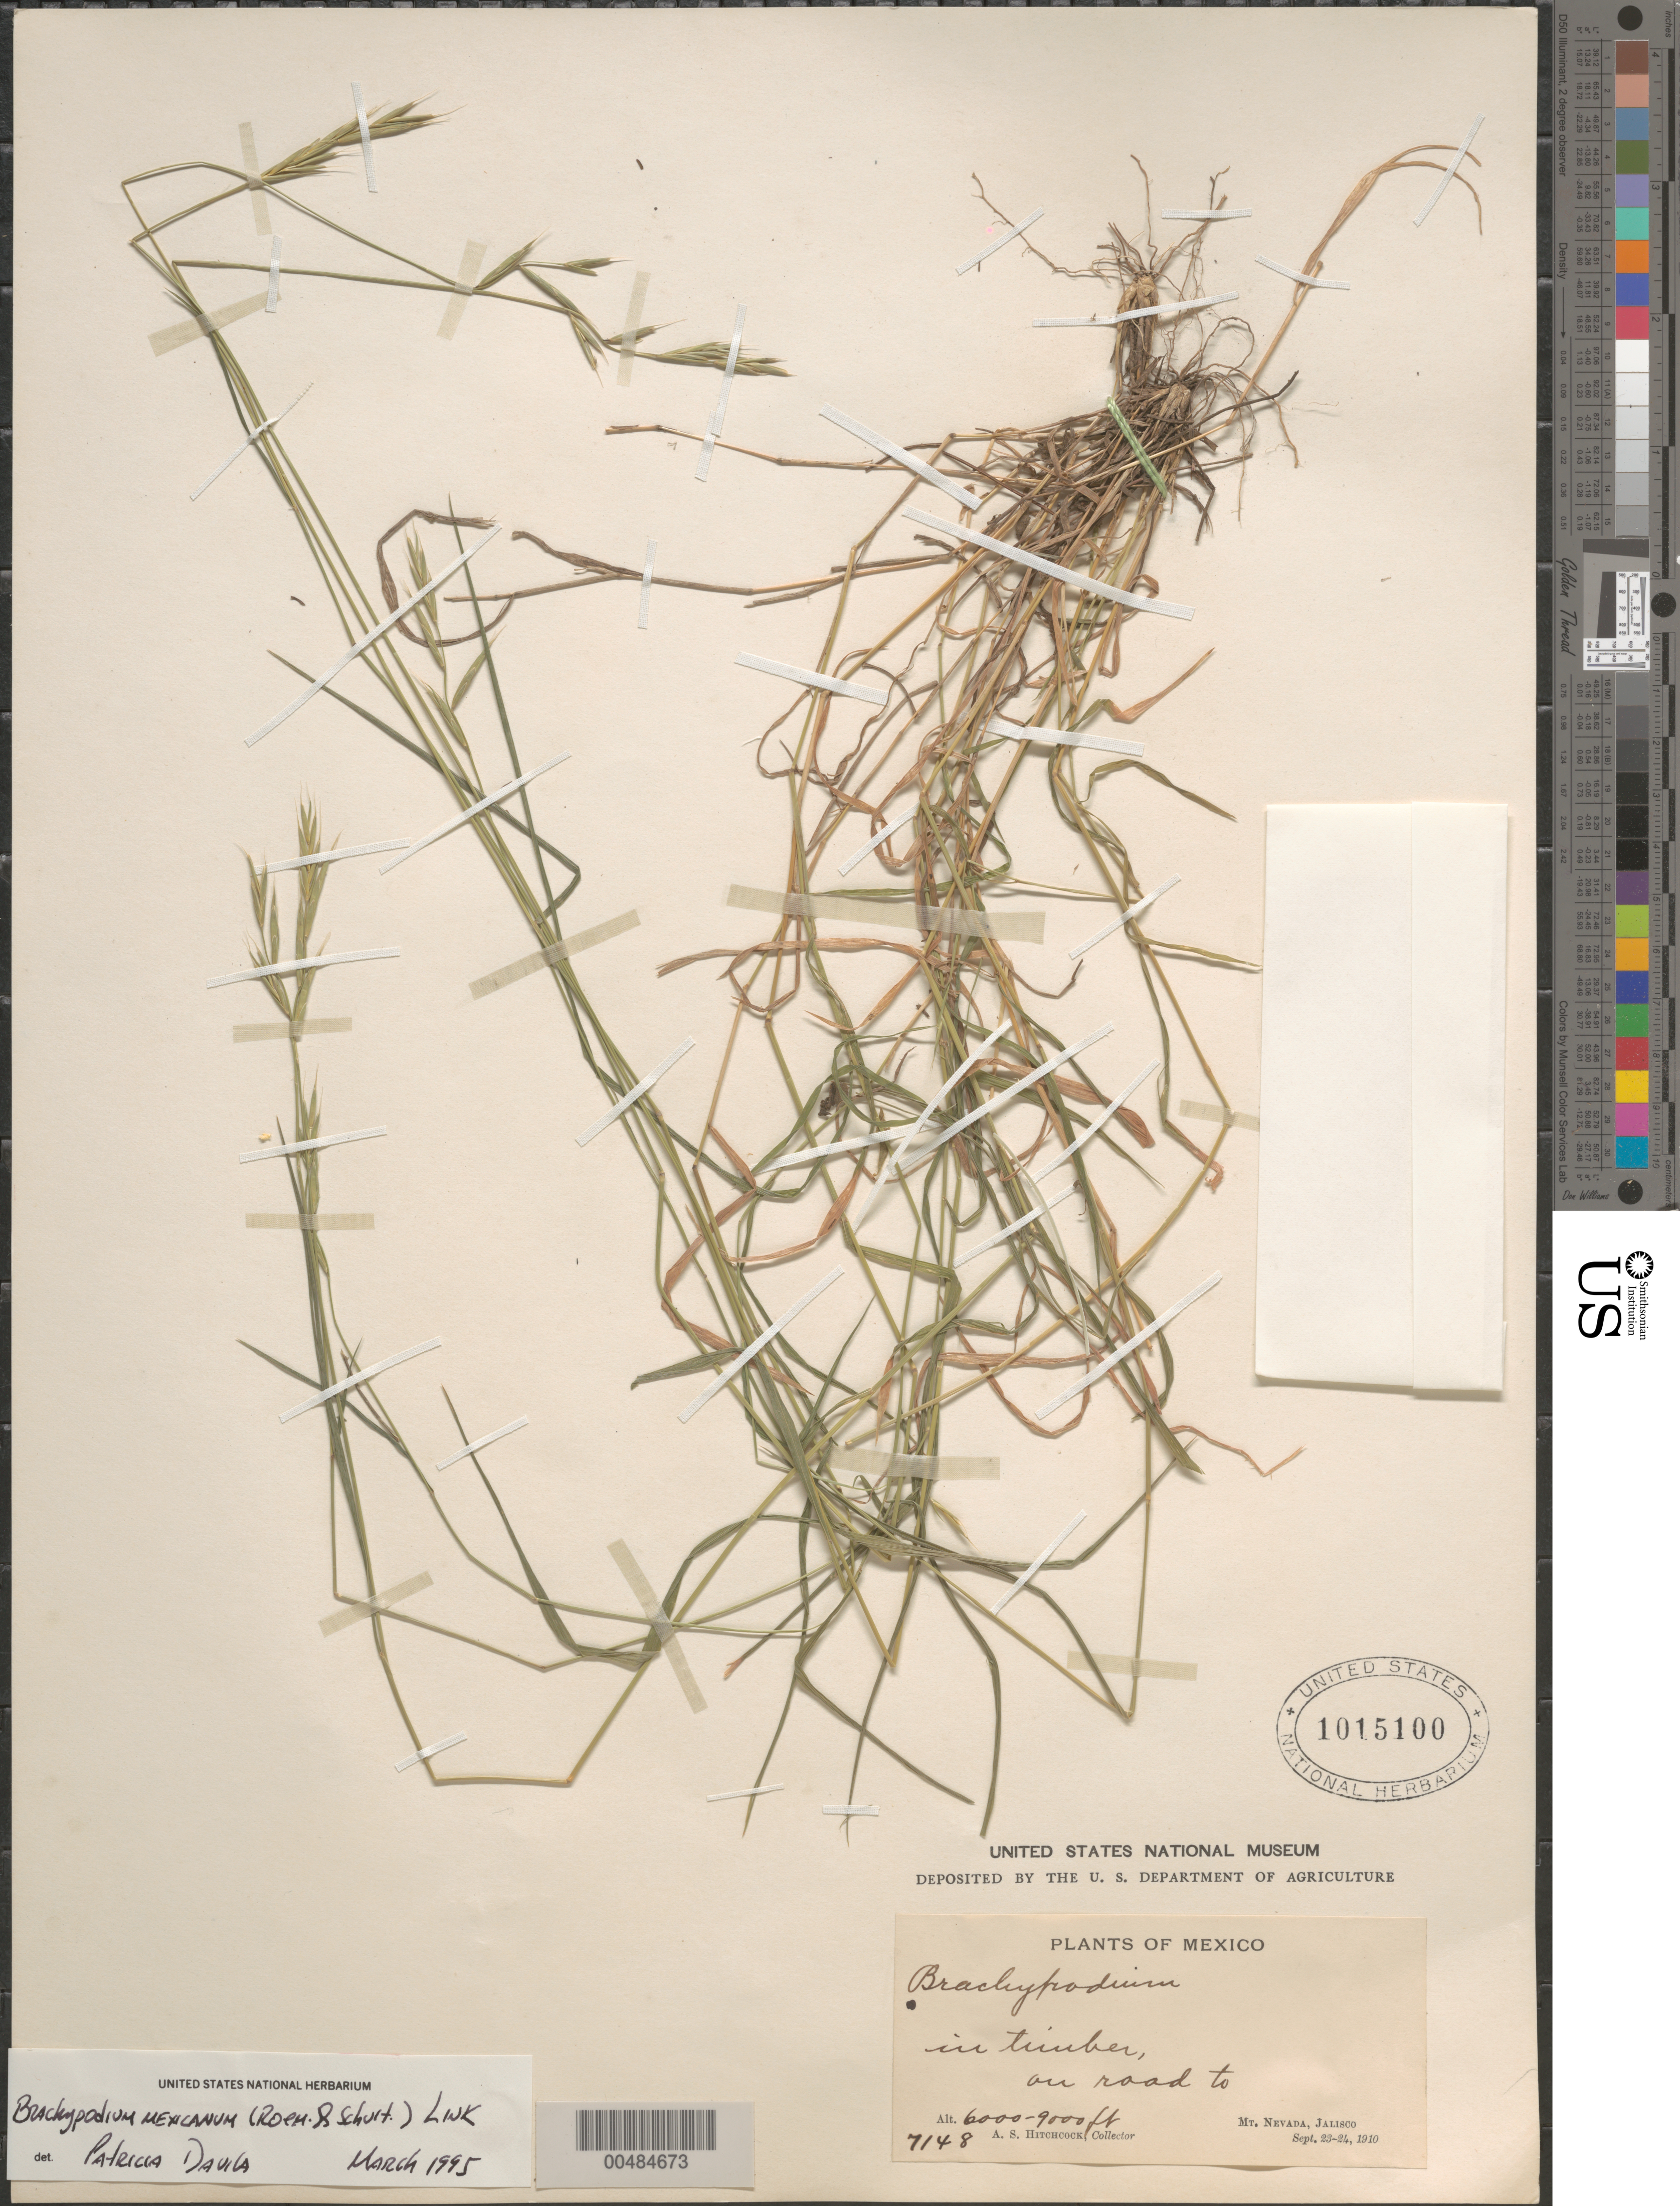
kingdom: Plantae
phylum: Tracheophyta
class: Liliopsida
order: Poales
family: Poaceae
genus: Brachypodium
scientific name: Brachypodium mexicanum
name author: (Roem. & Schult.) Link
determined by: Dávila, P. D.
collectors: A. S. Hitchcock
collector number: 7148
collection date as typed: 23 Sep 1910 to 24 Sep 1910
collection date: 1910-09-23/1910-09-24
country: Mexico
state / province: Jalisco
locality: On road to Mt. Nevada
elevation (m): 1829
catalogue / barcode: US 1015100